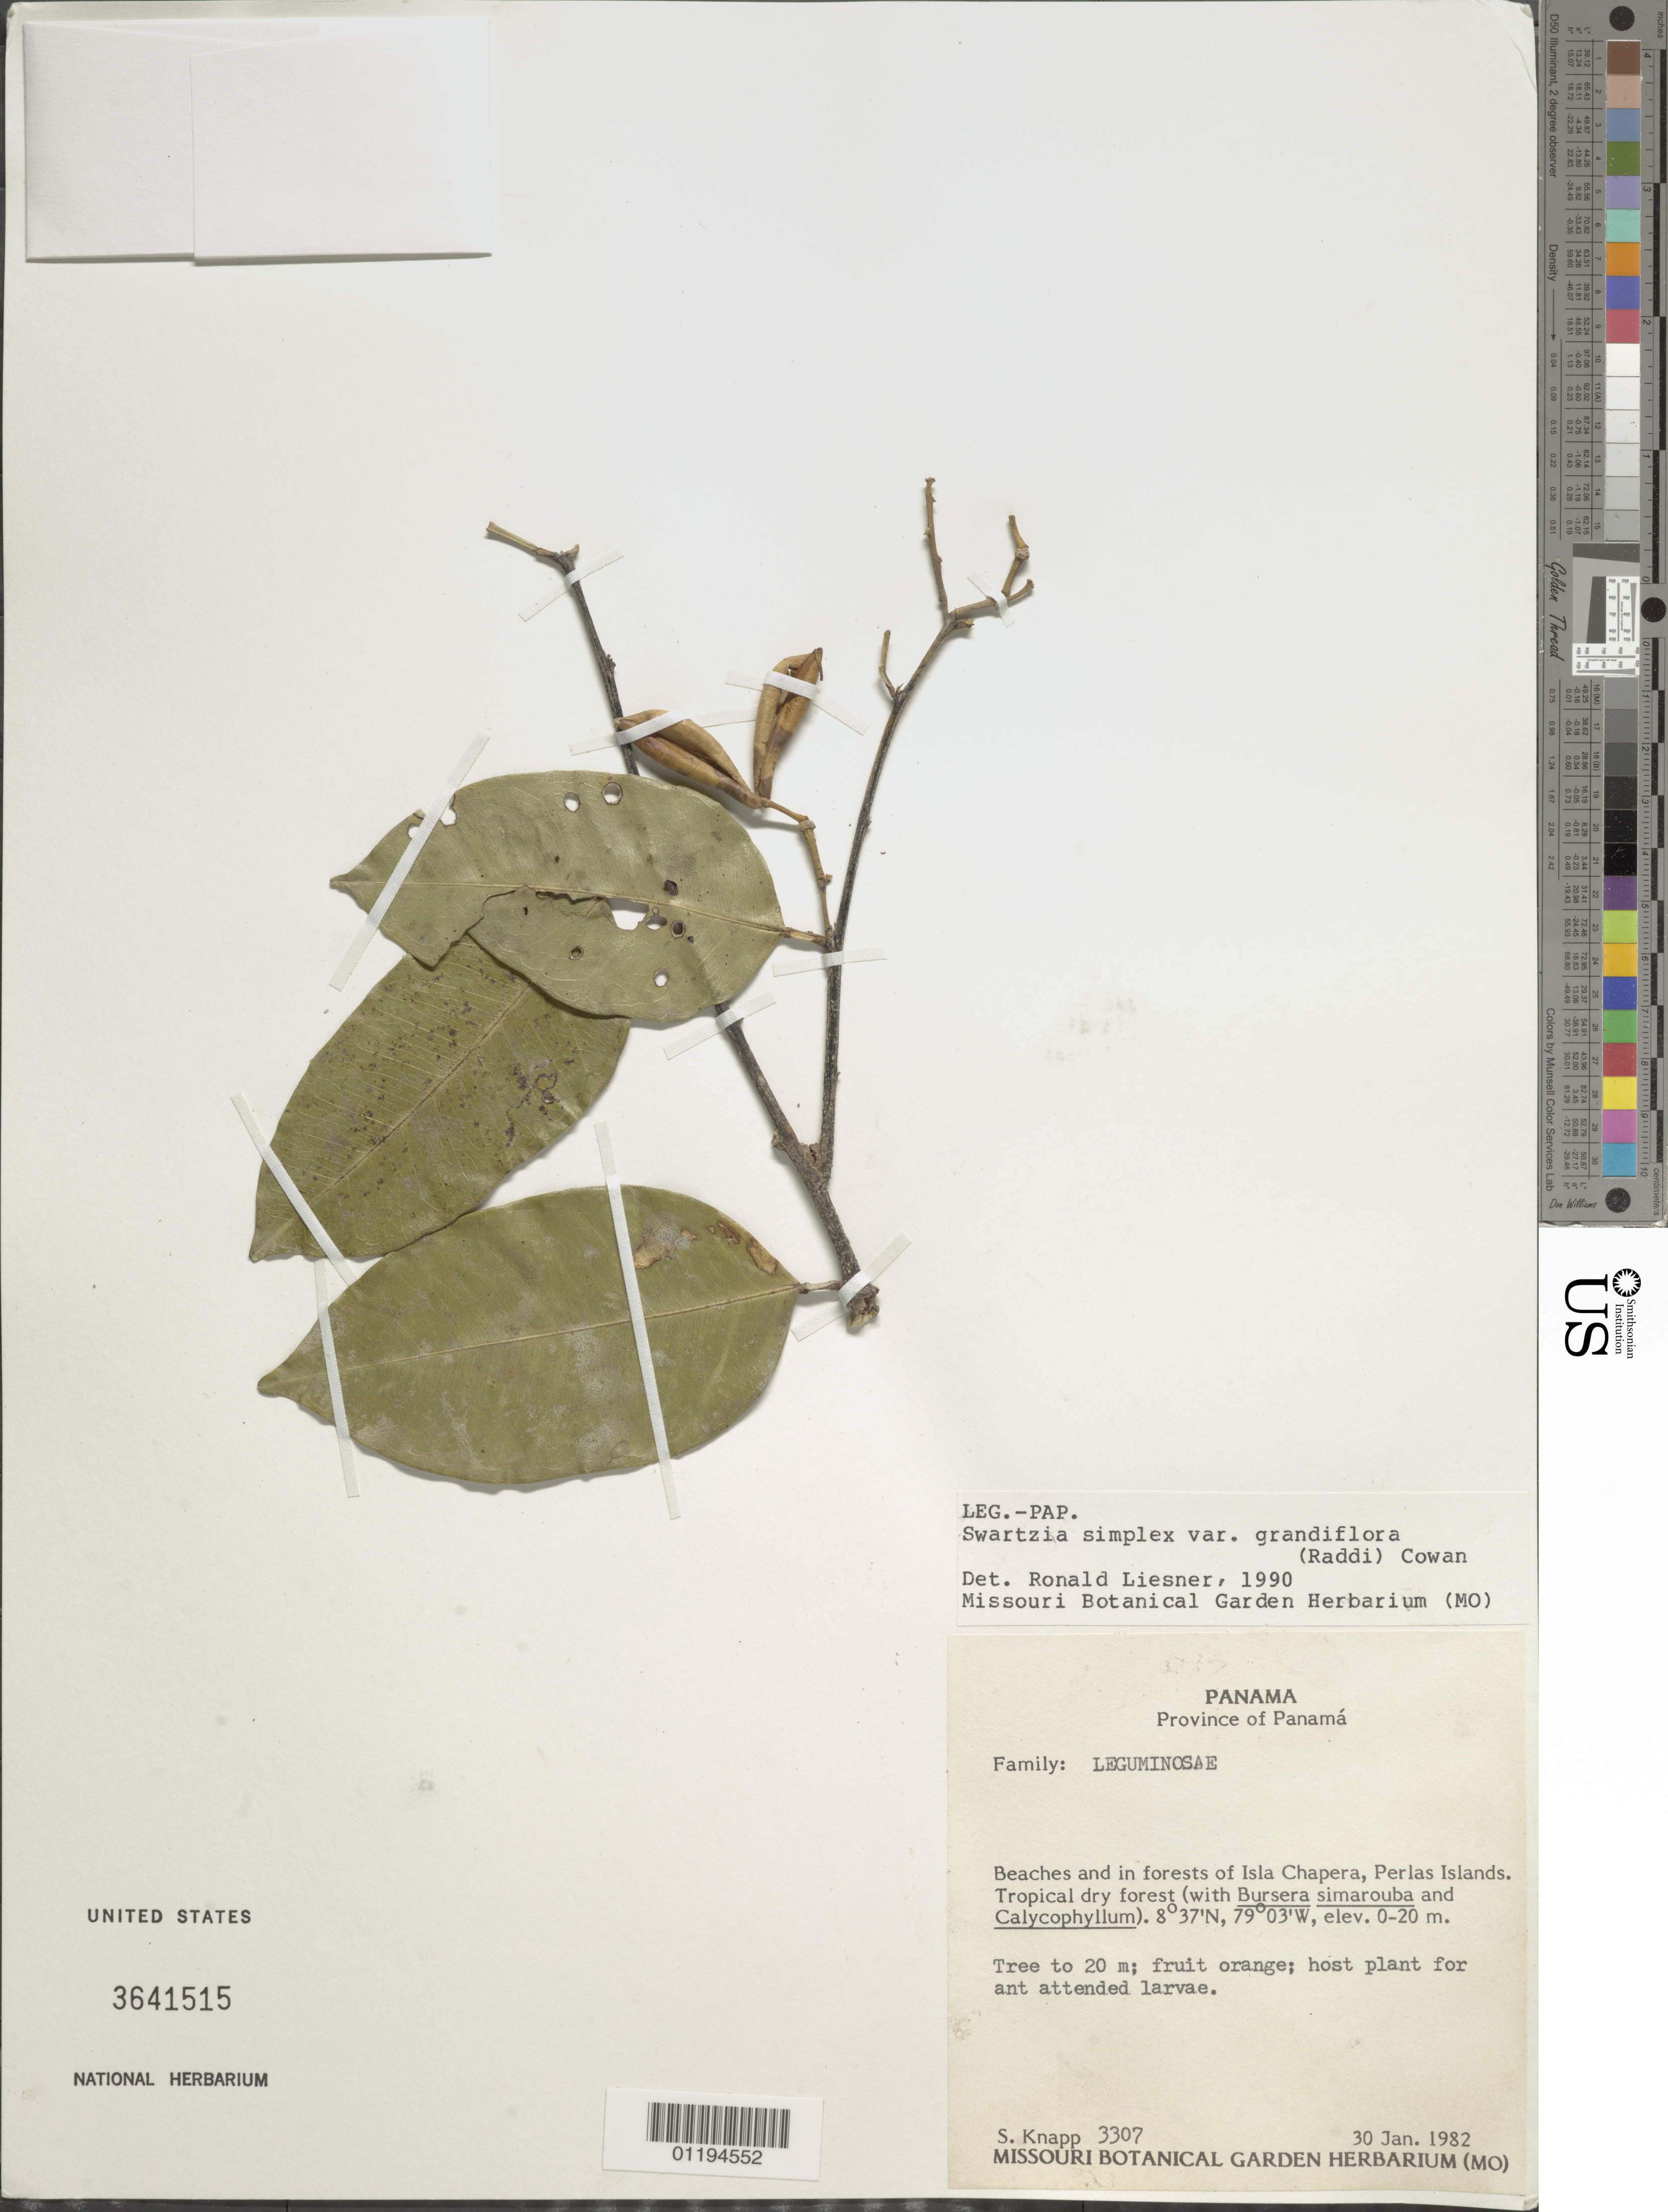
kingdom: Plantae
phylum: Tracheophyta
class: Magnoliopsida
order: Fabales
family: Fabaceae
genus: Swartzia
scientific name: Swartzia simplex var. simplex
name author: (Sw.) Spreng.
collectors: S. Knapp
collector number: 3307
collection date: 1982-01-30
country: Panama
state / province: Panamá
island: Chapera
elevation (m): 0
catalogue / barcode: US 3641515